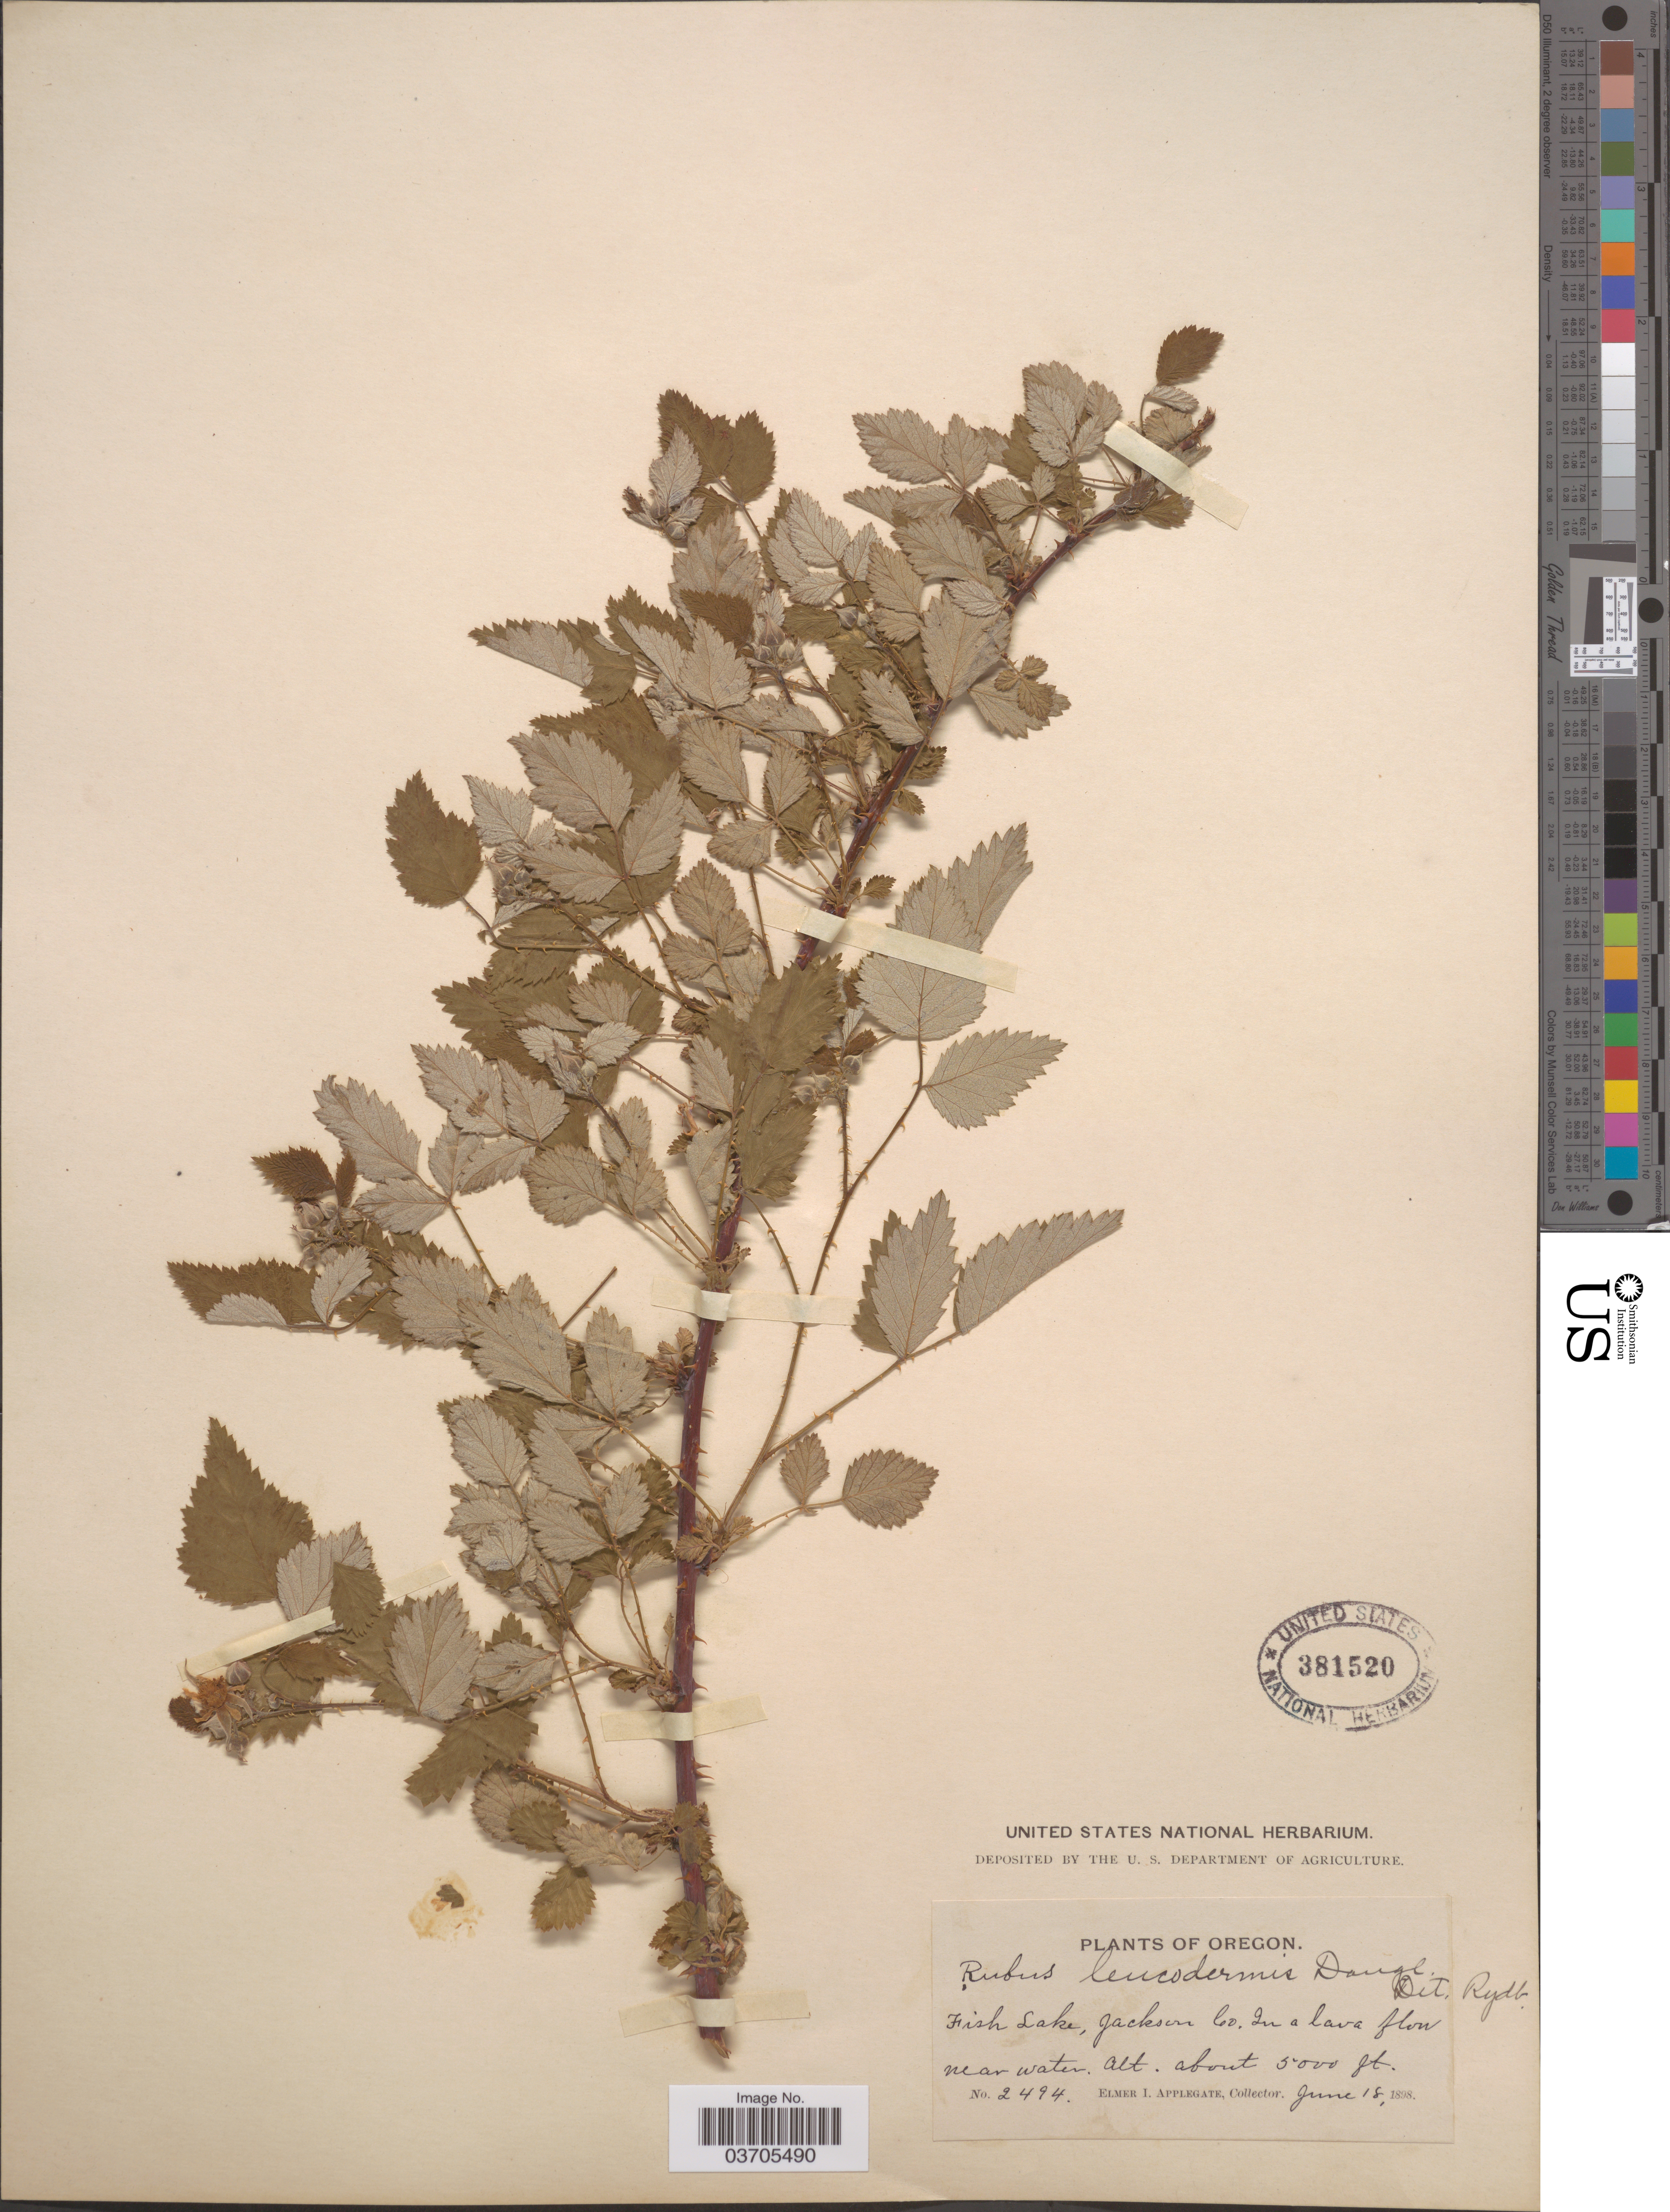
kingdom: Plantae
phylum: Tracheophyta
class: Magnoliopsida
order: Rosales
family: Rosaceae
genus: Rubus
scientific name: Rubus leucodermis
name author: Douglas ex Torr. & A. Gray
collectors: E. I. Applegate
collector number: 2494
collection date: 1898-06-18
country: United States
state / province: Oregon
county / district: Jackson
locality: Fish Lake, Jackson Co.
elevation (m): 1524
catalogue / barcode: US 381520